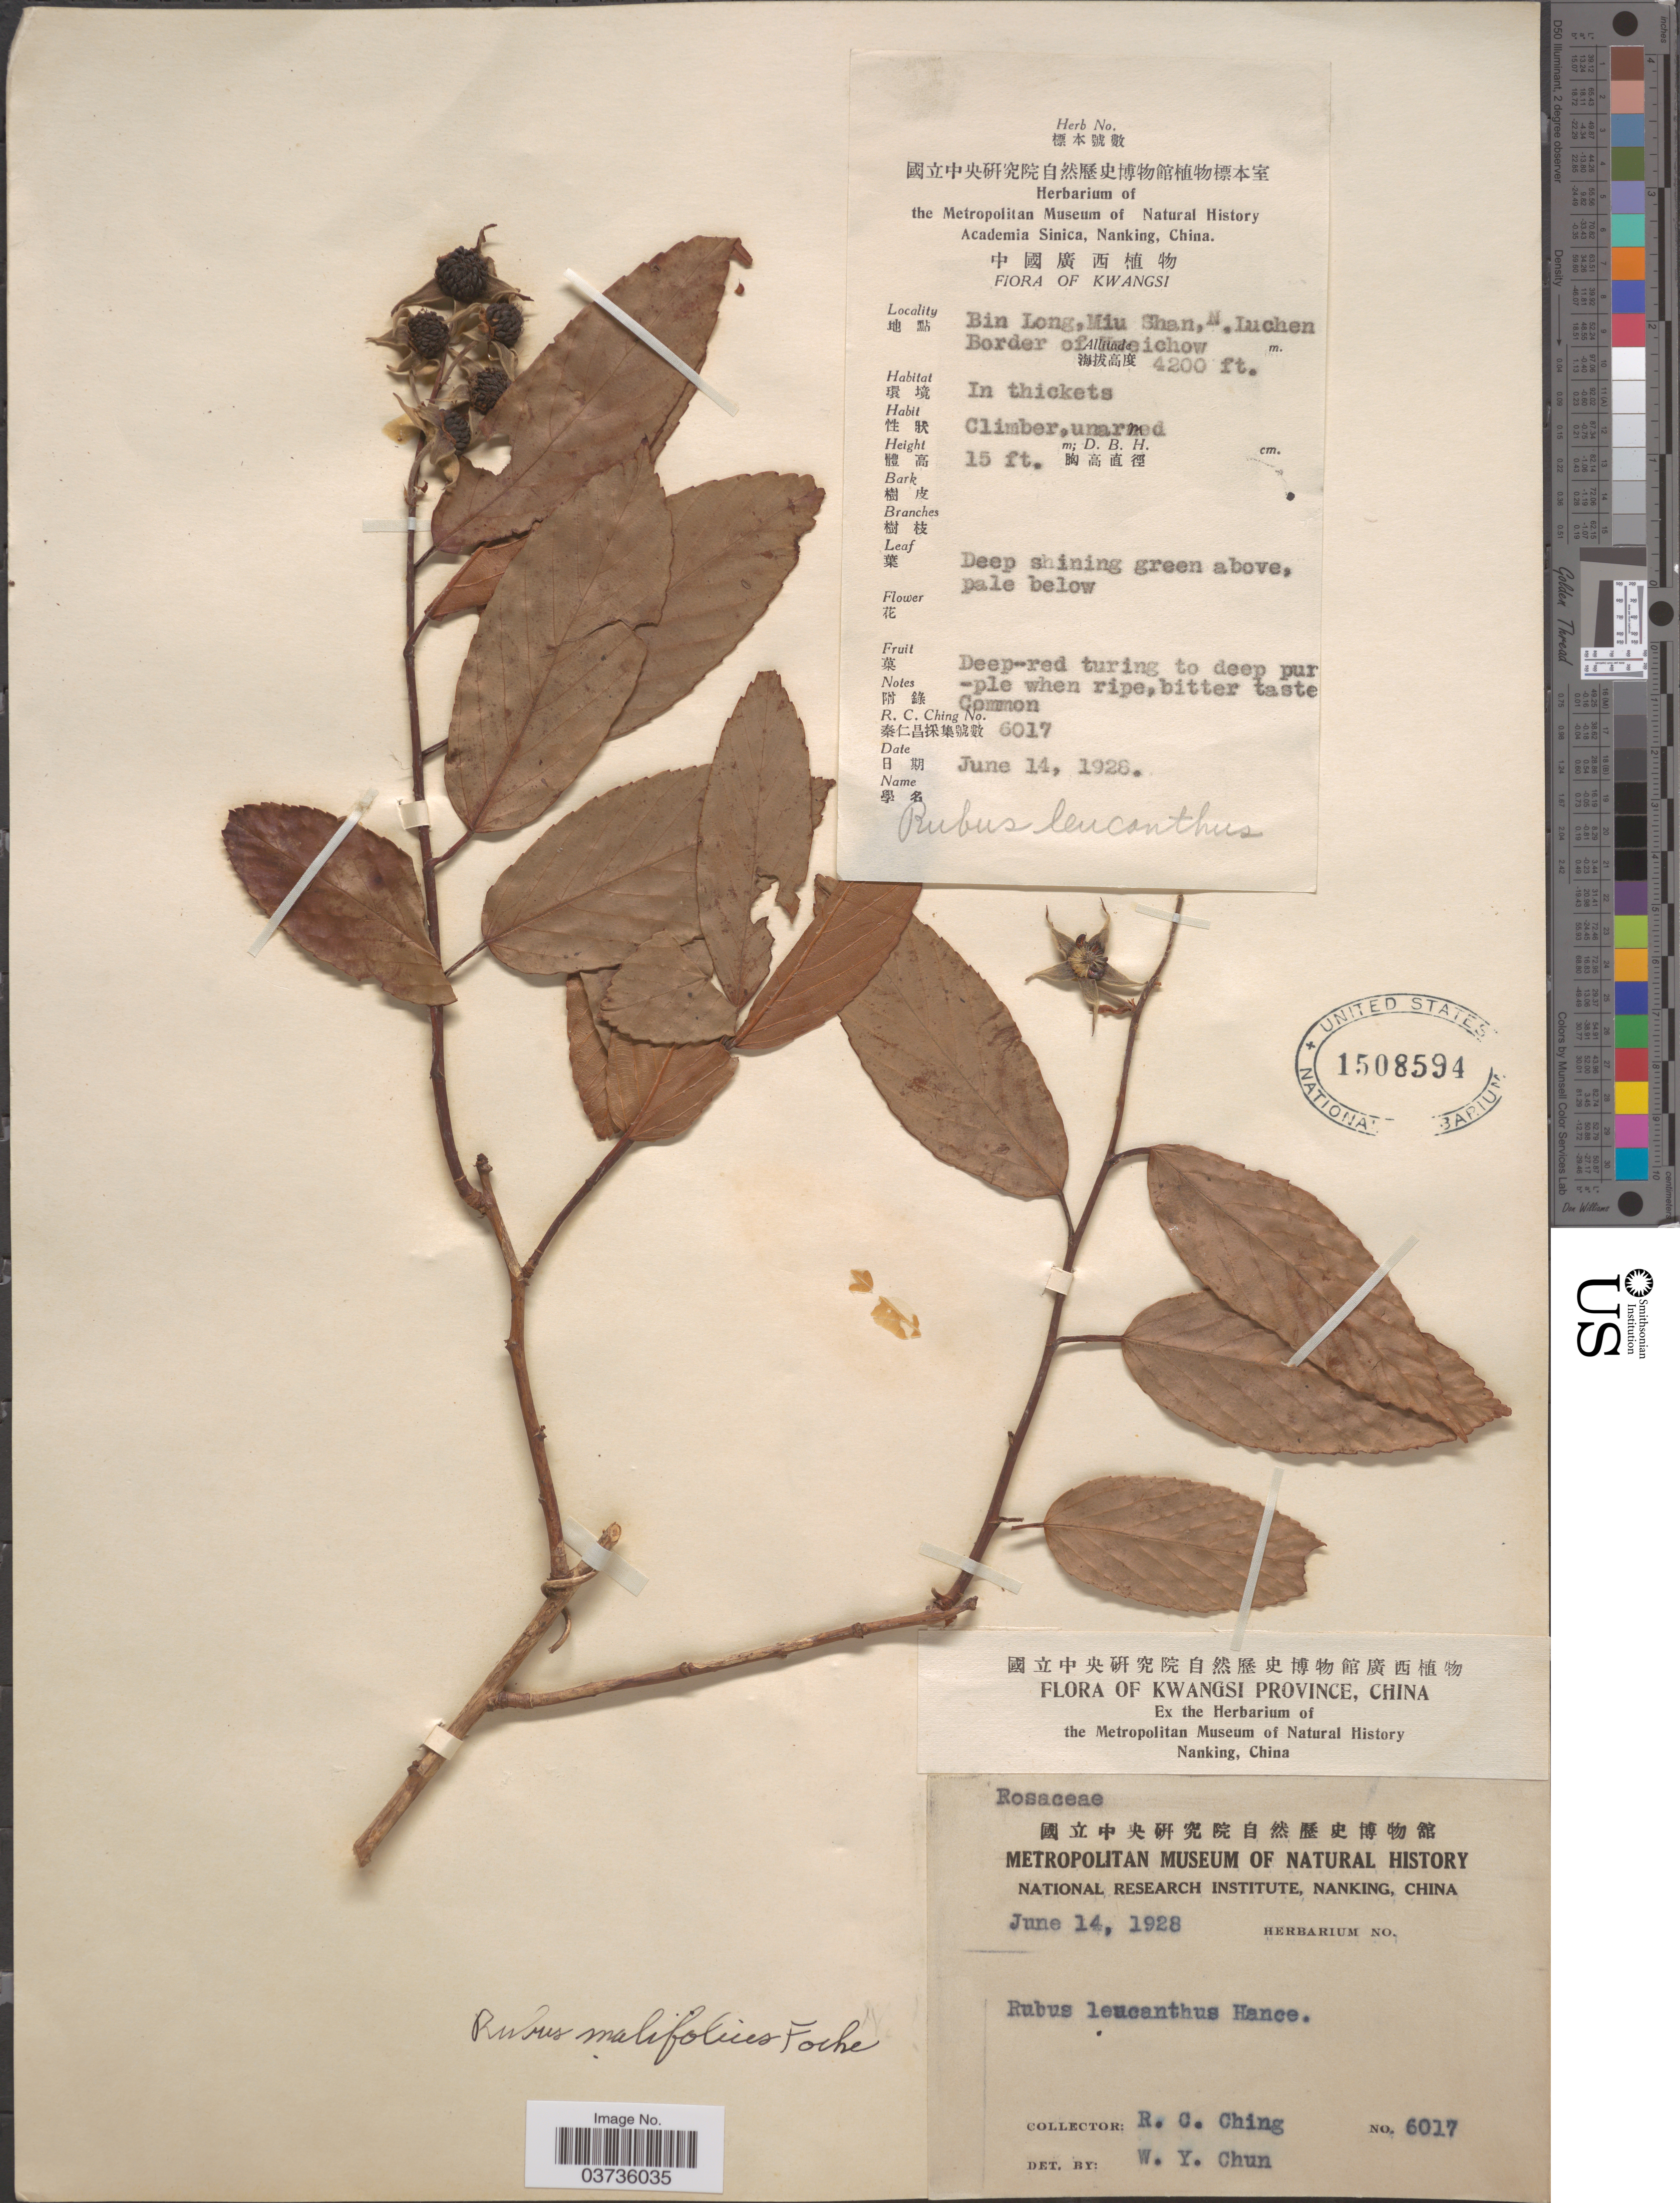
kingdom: Plantae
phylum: Tracheophyta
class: Magnoliopsida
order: Rosales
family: Rosaceae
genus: Rubus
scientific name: Rubus malifolius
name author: Focke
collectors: R. C. Ching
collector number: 6017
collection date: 1928-06-14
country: China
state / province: Guangxi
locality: Kwangsi Province. Bin Long, Miu Shan, N. Luchen. Border of Leichow.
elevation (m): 1280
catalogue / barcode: US 1508594